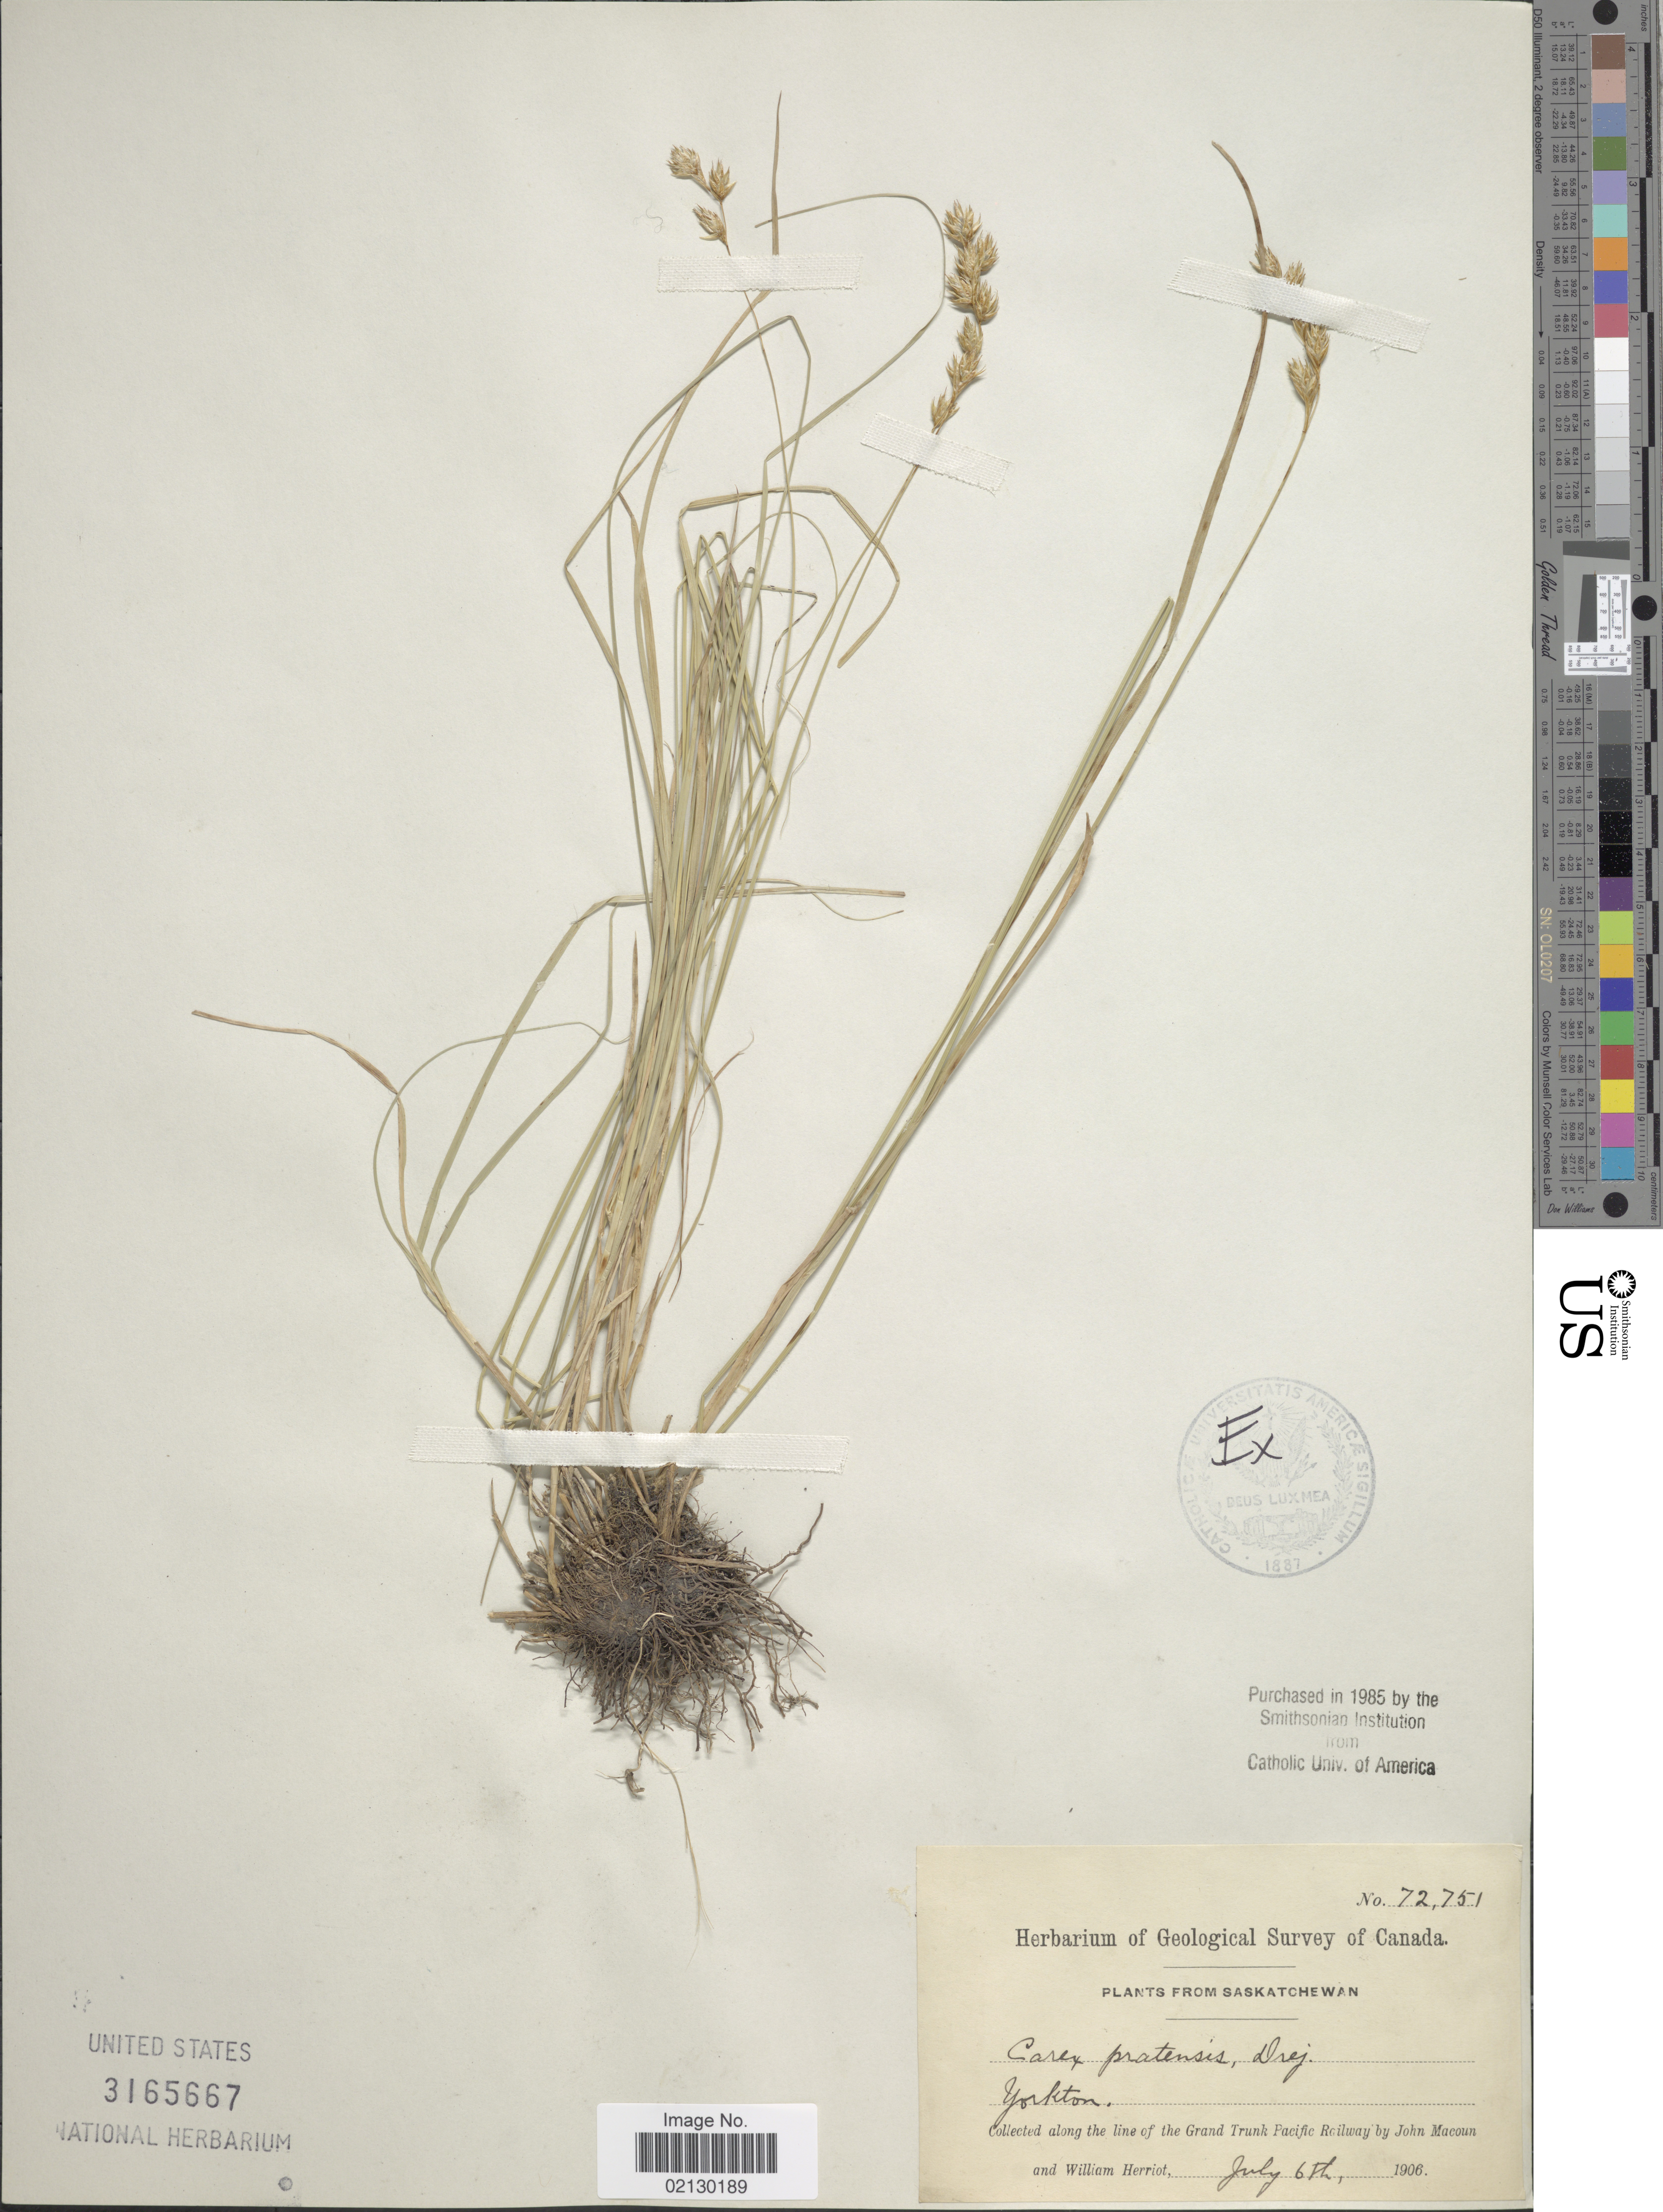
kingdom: Plantae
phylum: Tracheophyta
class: Liliopsida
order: Poales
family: Cyperaceae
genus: Carex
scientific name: Carex praticola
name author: Rydb.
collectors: J. Macoun & W. Herriot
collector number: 72751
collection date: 1906-07-06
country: Canada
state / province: Saskatchewan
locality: Yorkton, along the line of the Grand Trunk Pacific Railway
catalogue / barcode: US 3165667